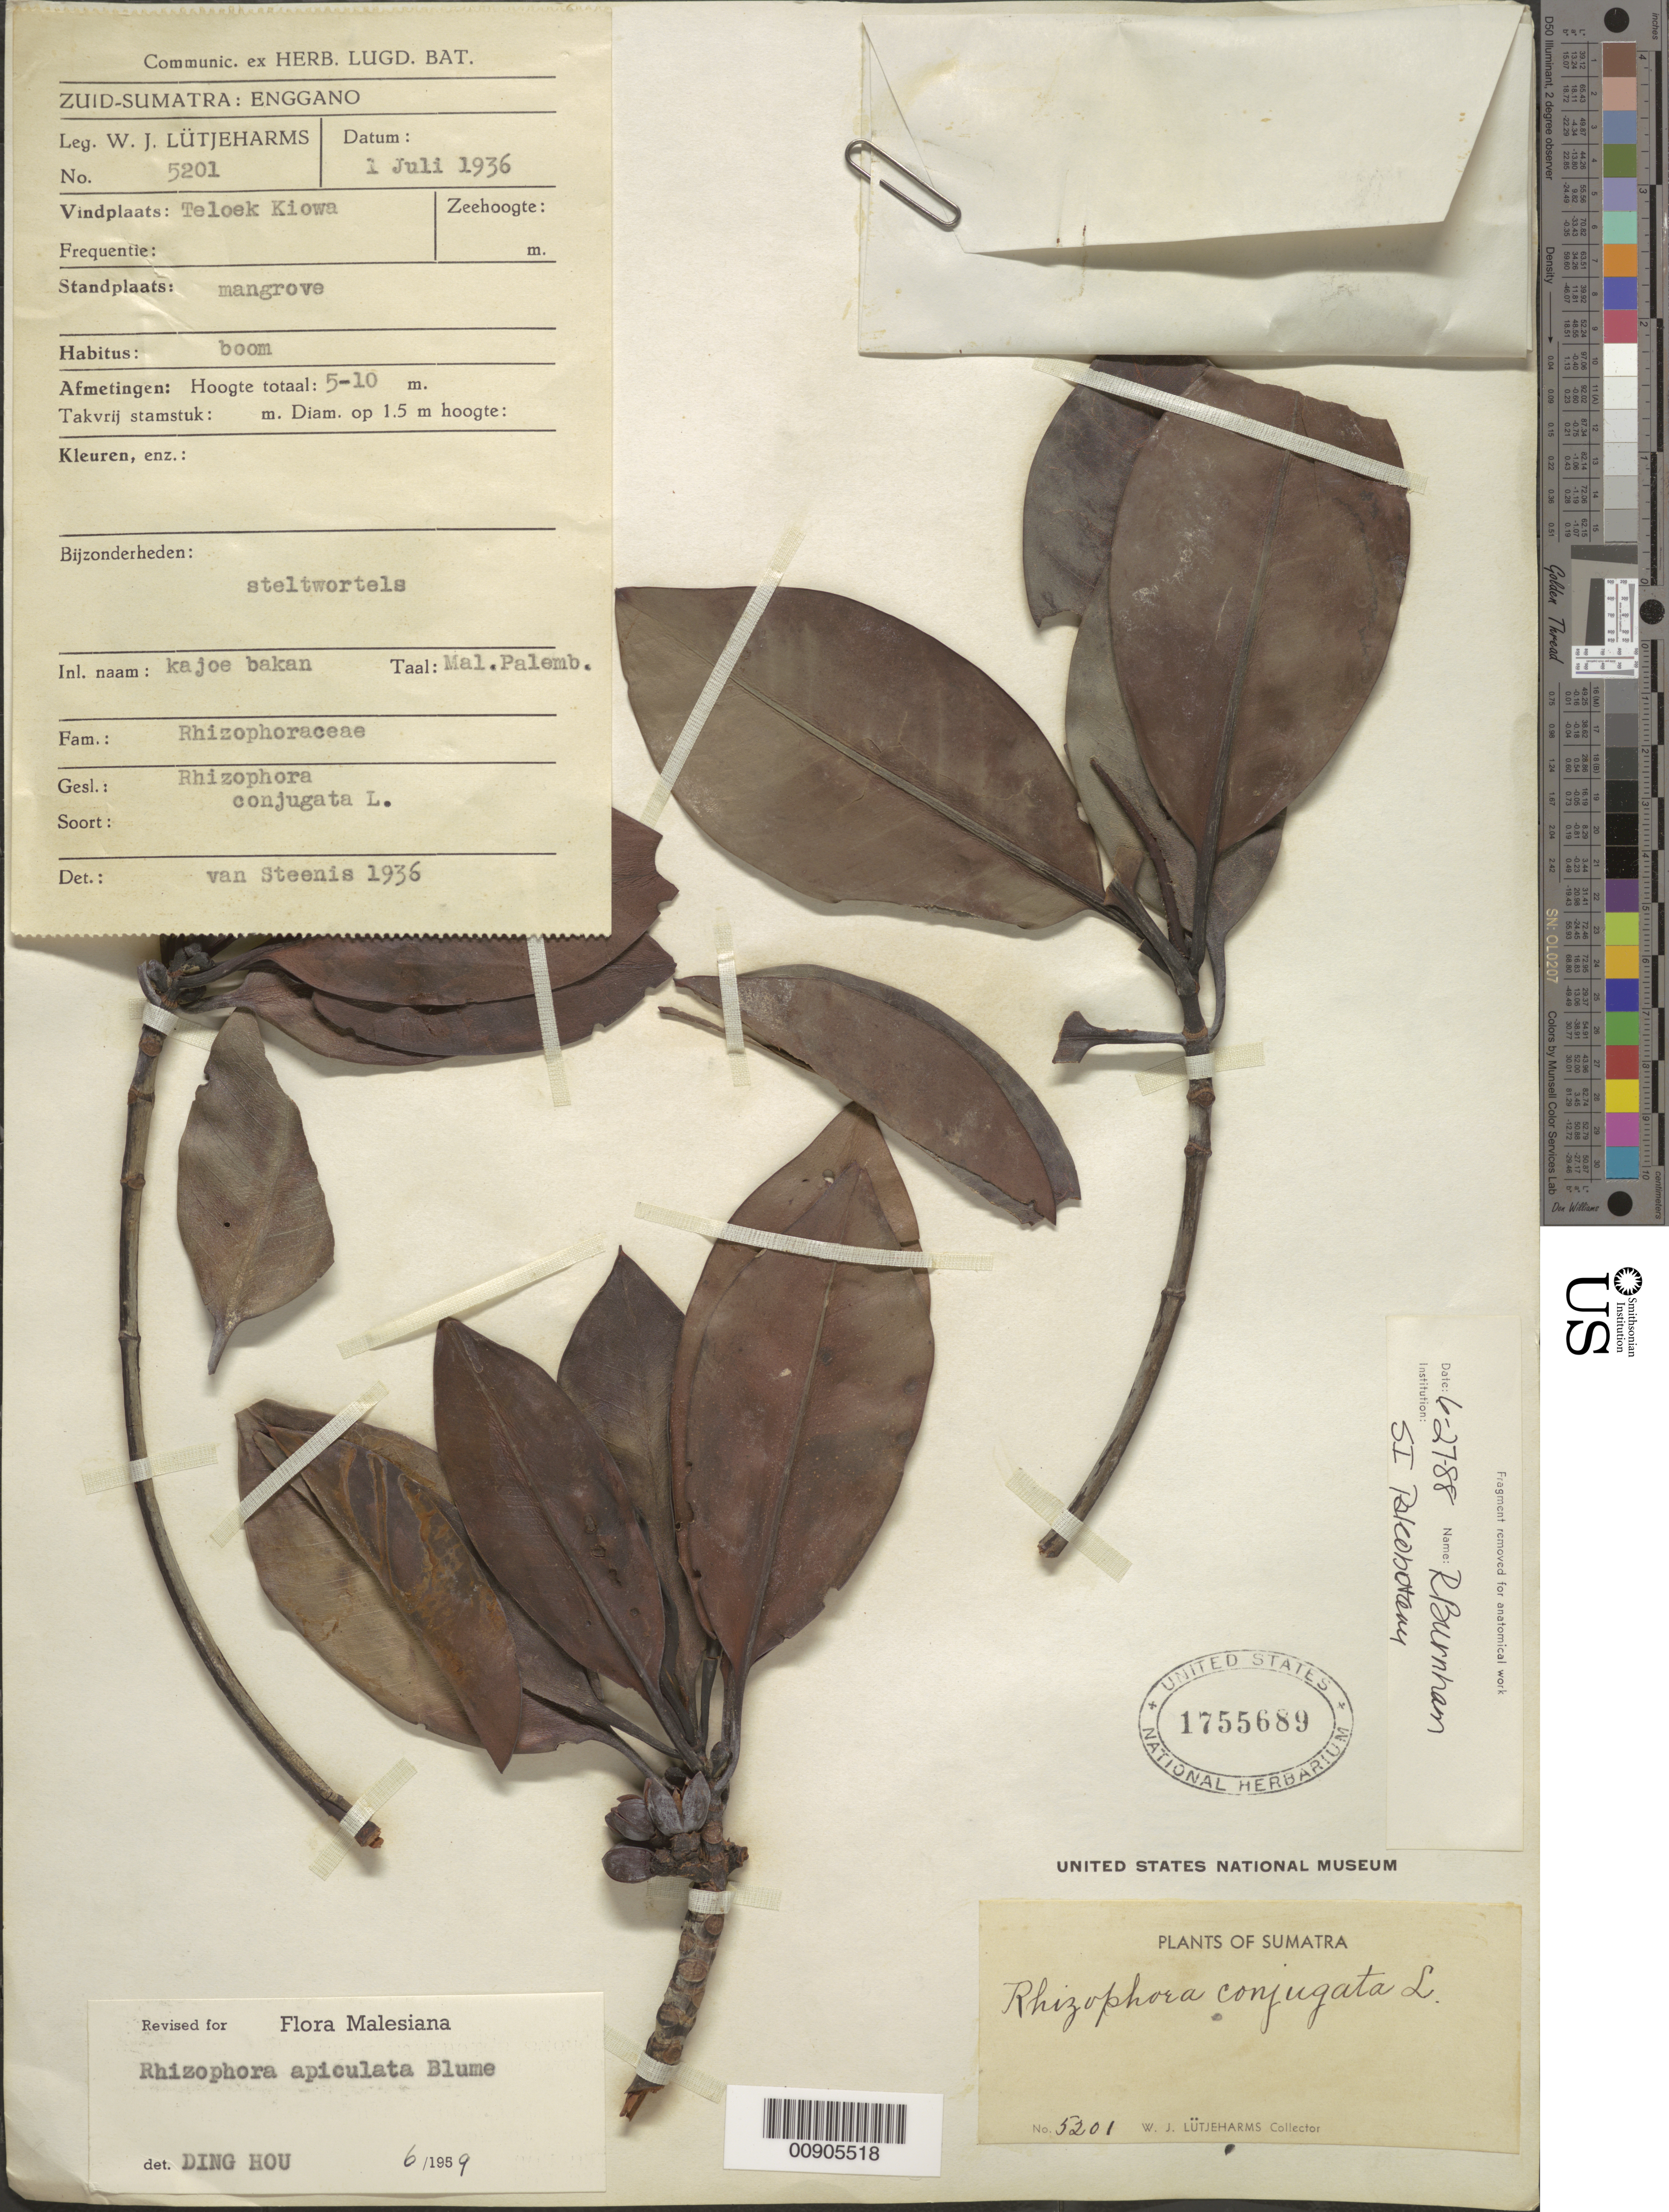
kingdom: Plantae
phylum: Tracheophyta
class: Magnoliopsida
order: Malpighiales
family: Rhizophoraceae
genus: Rhizophora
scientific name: Rhizophora apiculata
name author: Blume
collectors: W. Lütjeharms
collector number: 5201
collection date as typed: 01 Jul 1936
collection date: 1936-07-01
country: Indonesia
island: Sumatra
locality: Zuid-Sumatra: Enggano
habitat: boom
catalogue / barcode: US 1755689